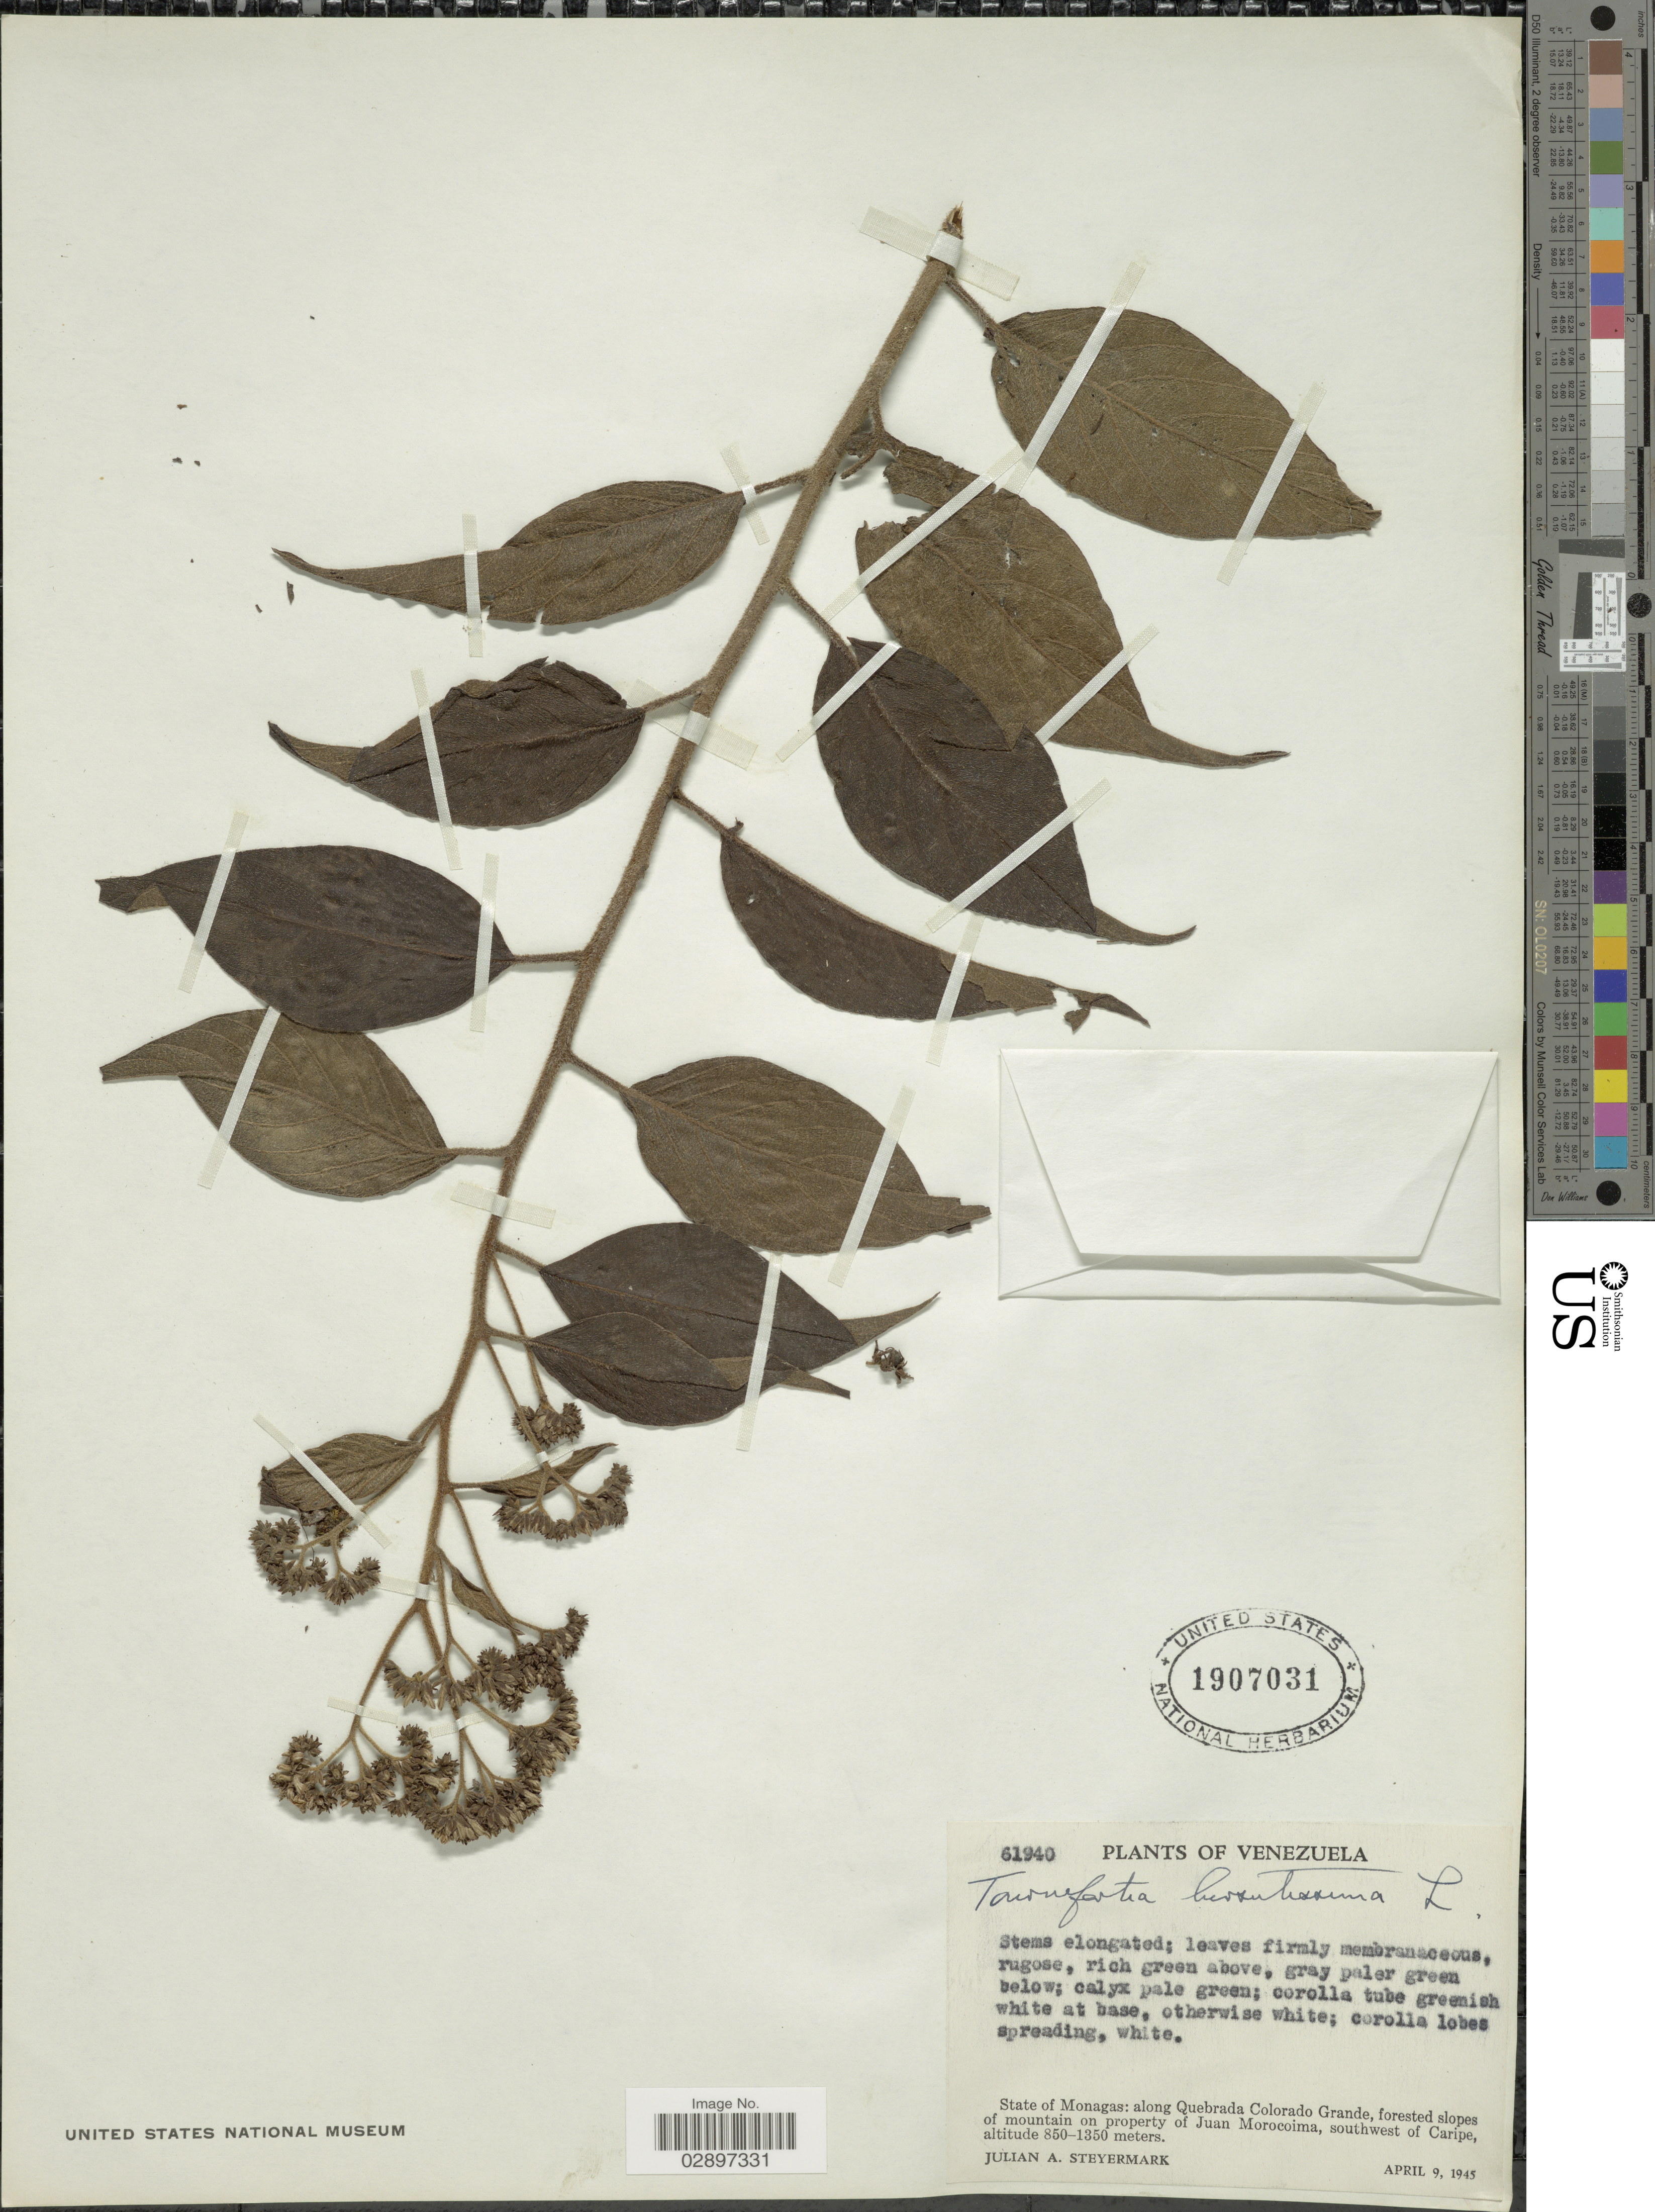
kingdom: Plantae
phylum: Tracheophyta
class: Magnoliopsida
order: Boraginales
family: Heliotropiaceae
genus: Tournefortia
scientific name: Tournefortia hirsutissima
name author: L.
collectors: J. Steyermark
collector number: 61940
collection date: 1945-04-09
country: Venezuela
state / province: Monagas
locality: Along Quebrada Colorado Grande, forested slopes of mountain on property of Juan Morocoima, southwest of Caripe.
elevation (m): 850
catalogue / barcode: US 1907031